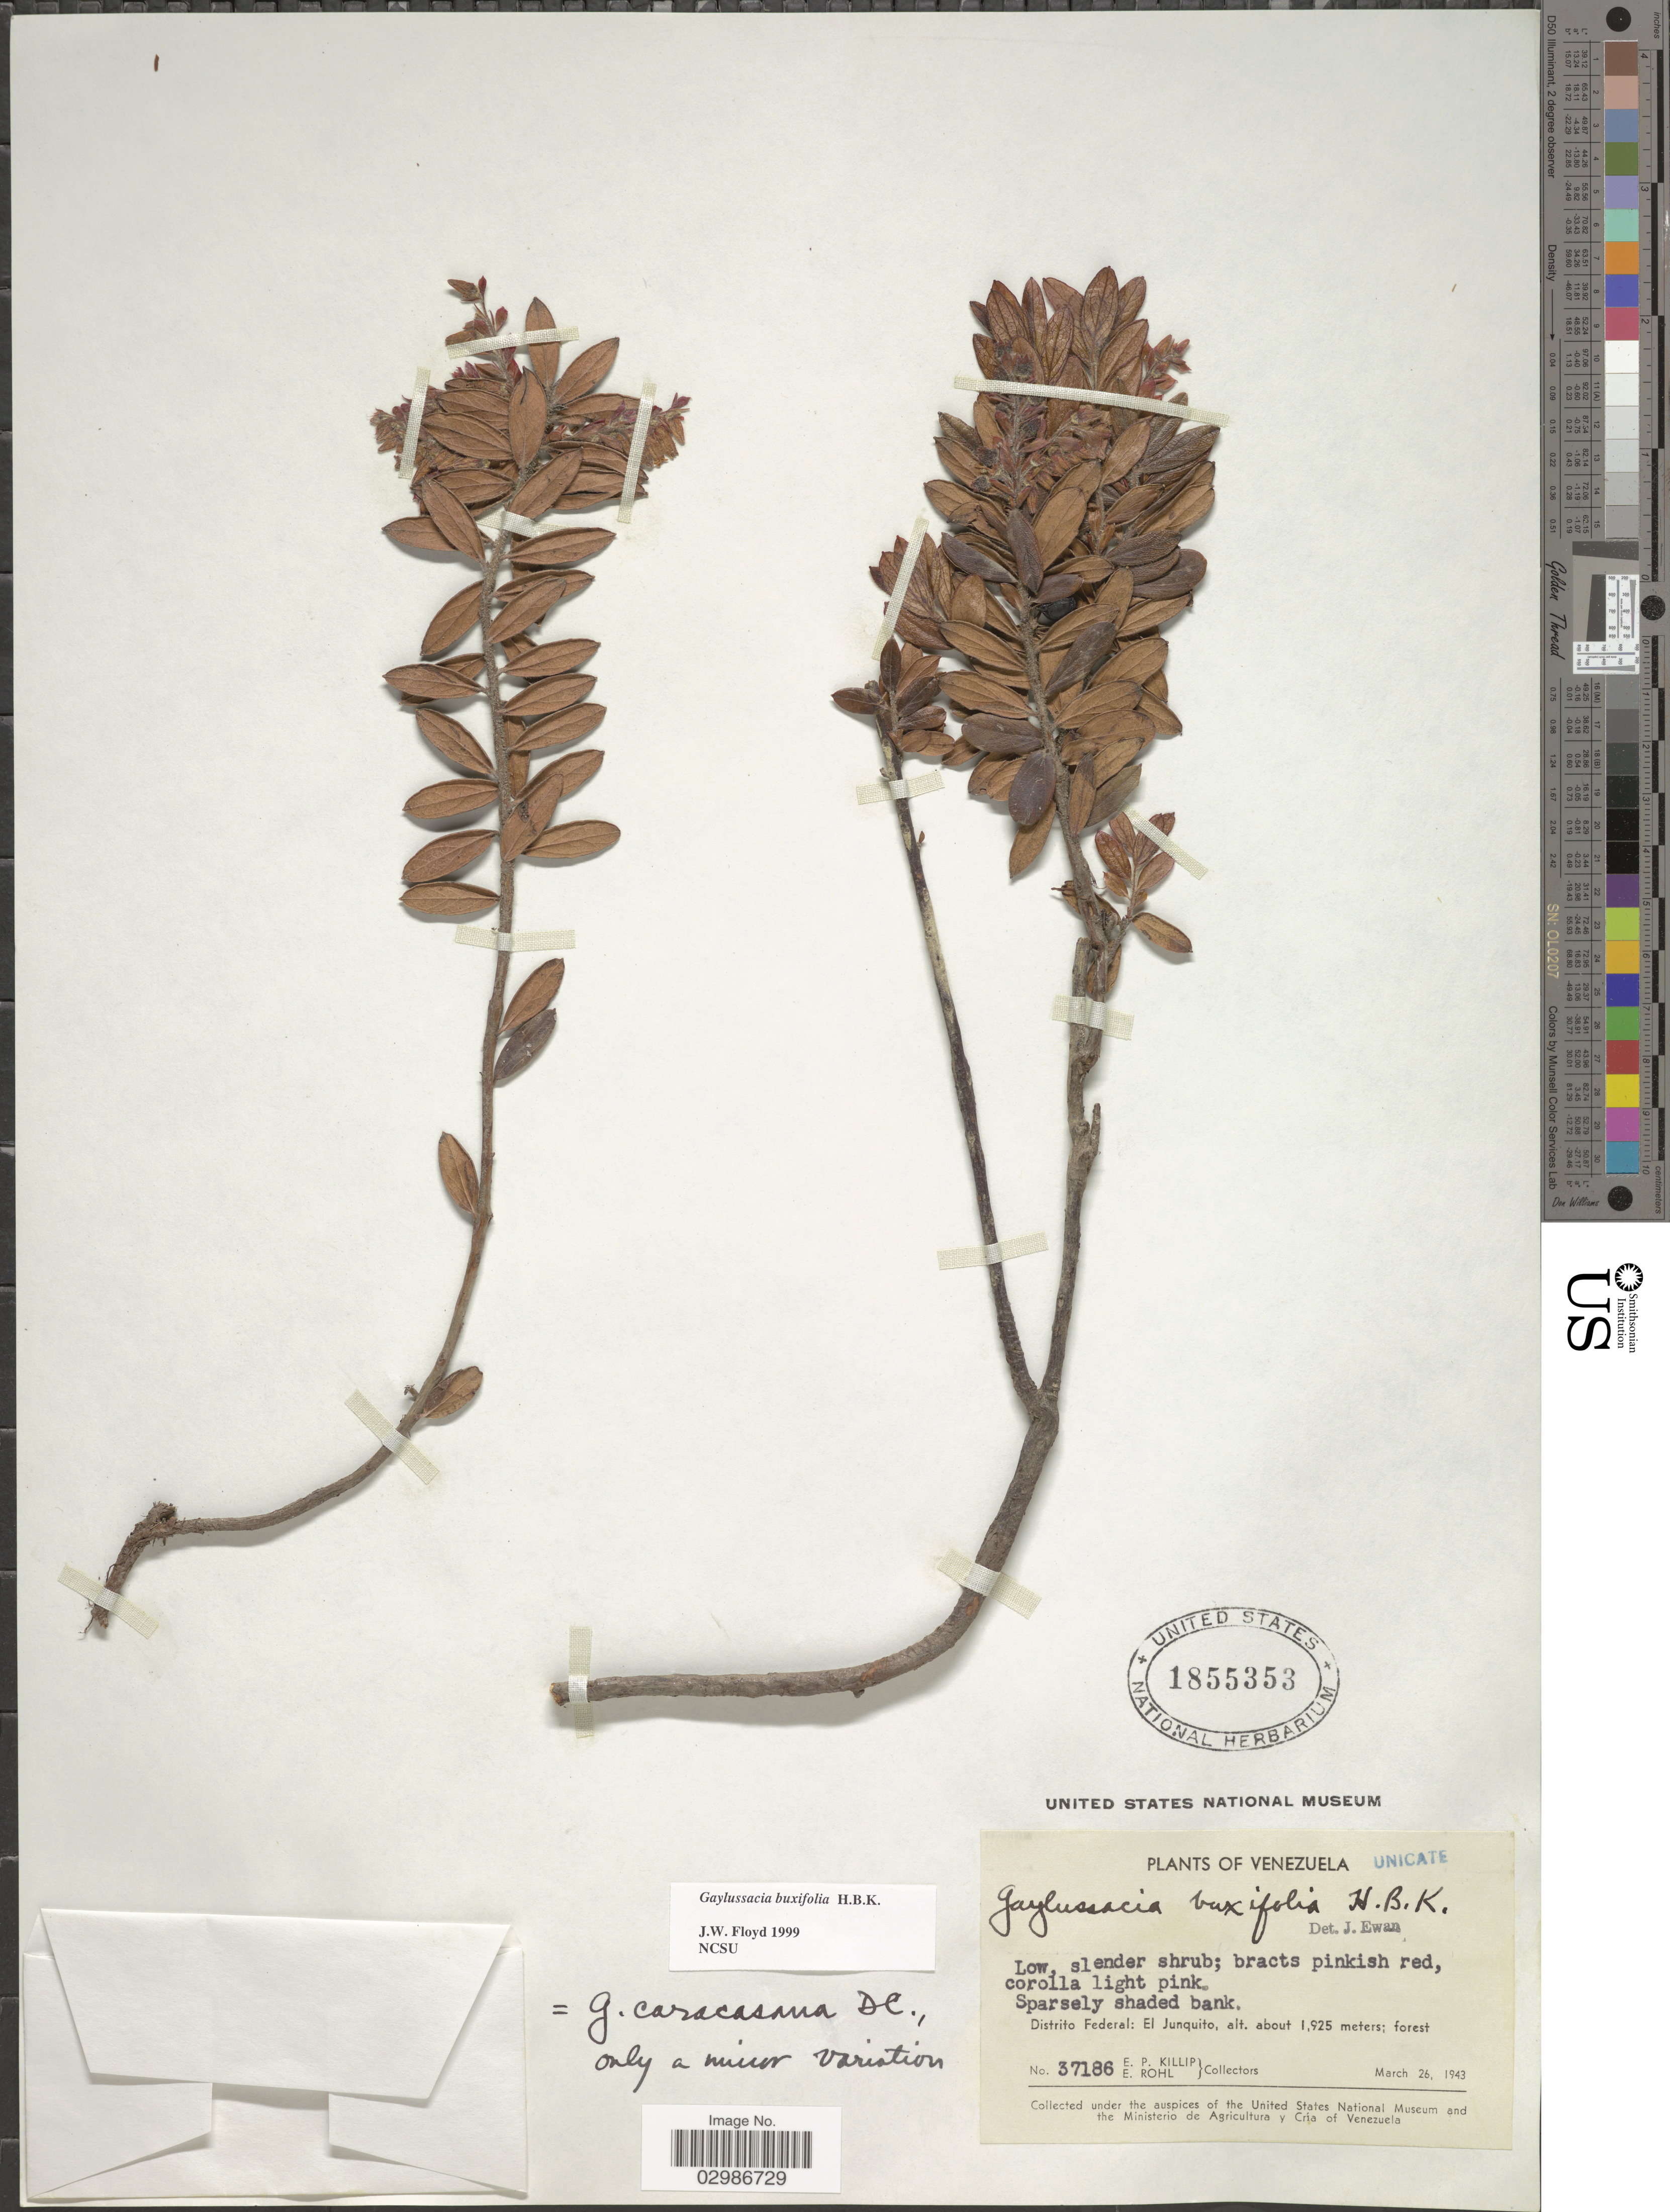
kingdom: Plantae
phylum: Tracheophyta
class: Magnoliopsida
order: Ericales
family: Ericaceae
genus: Gaylussacia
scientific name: Gaylussacia buxifolia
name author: Kunth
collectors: E. P. Killip & E. Röhl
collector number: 37186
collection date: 1943-03-26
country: Venezuela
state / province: Distrito Federal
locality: Distrito Federal: El Junquito.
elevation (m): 1925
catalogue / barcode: US 1855353